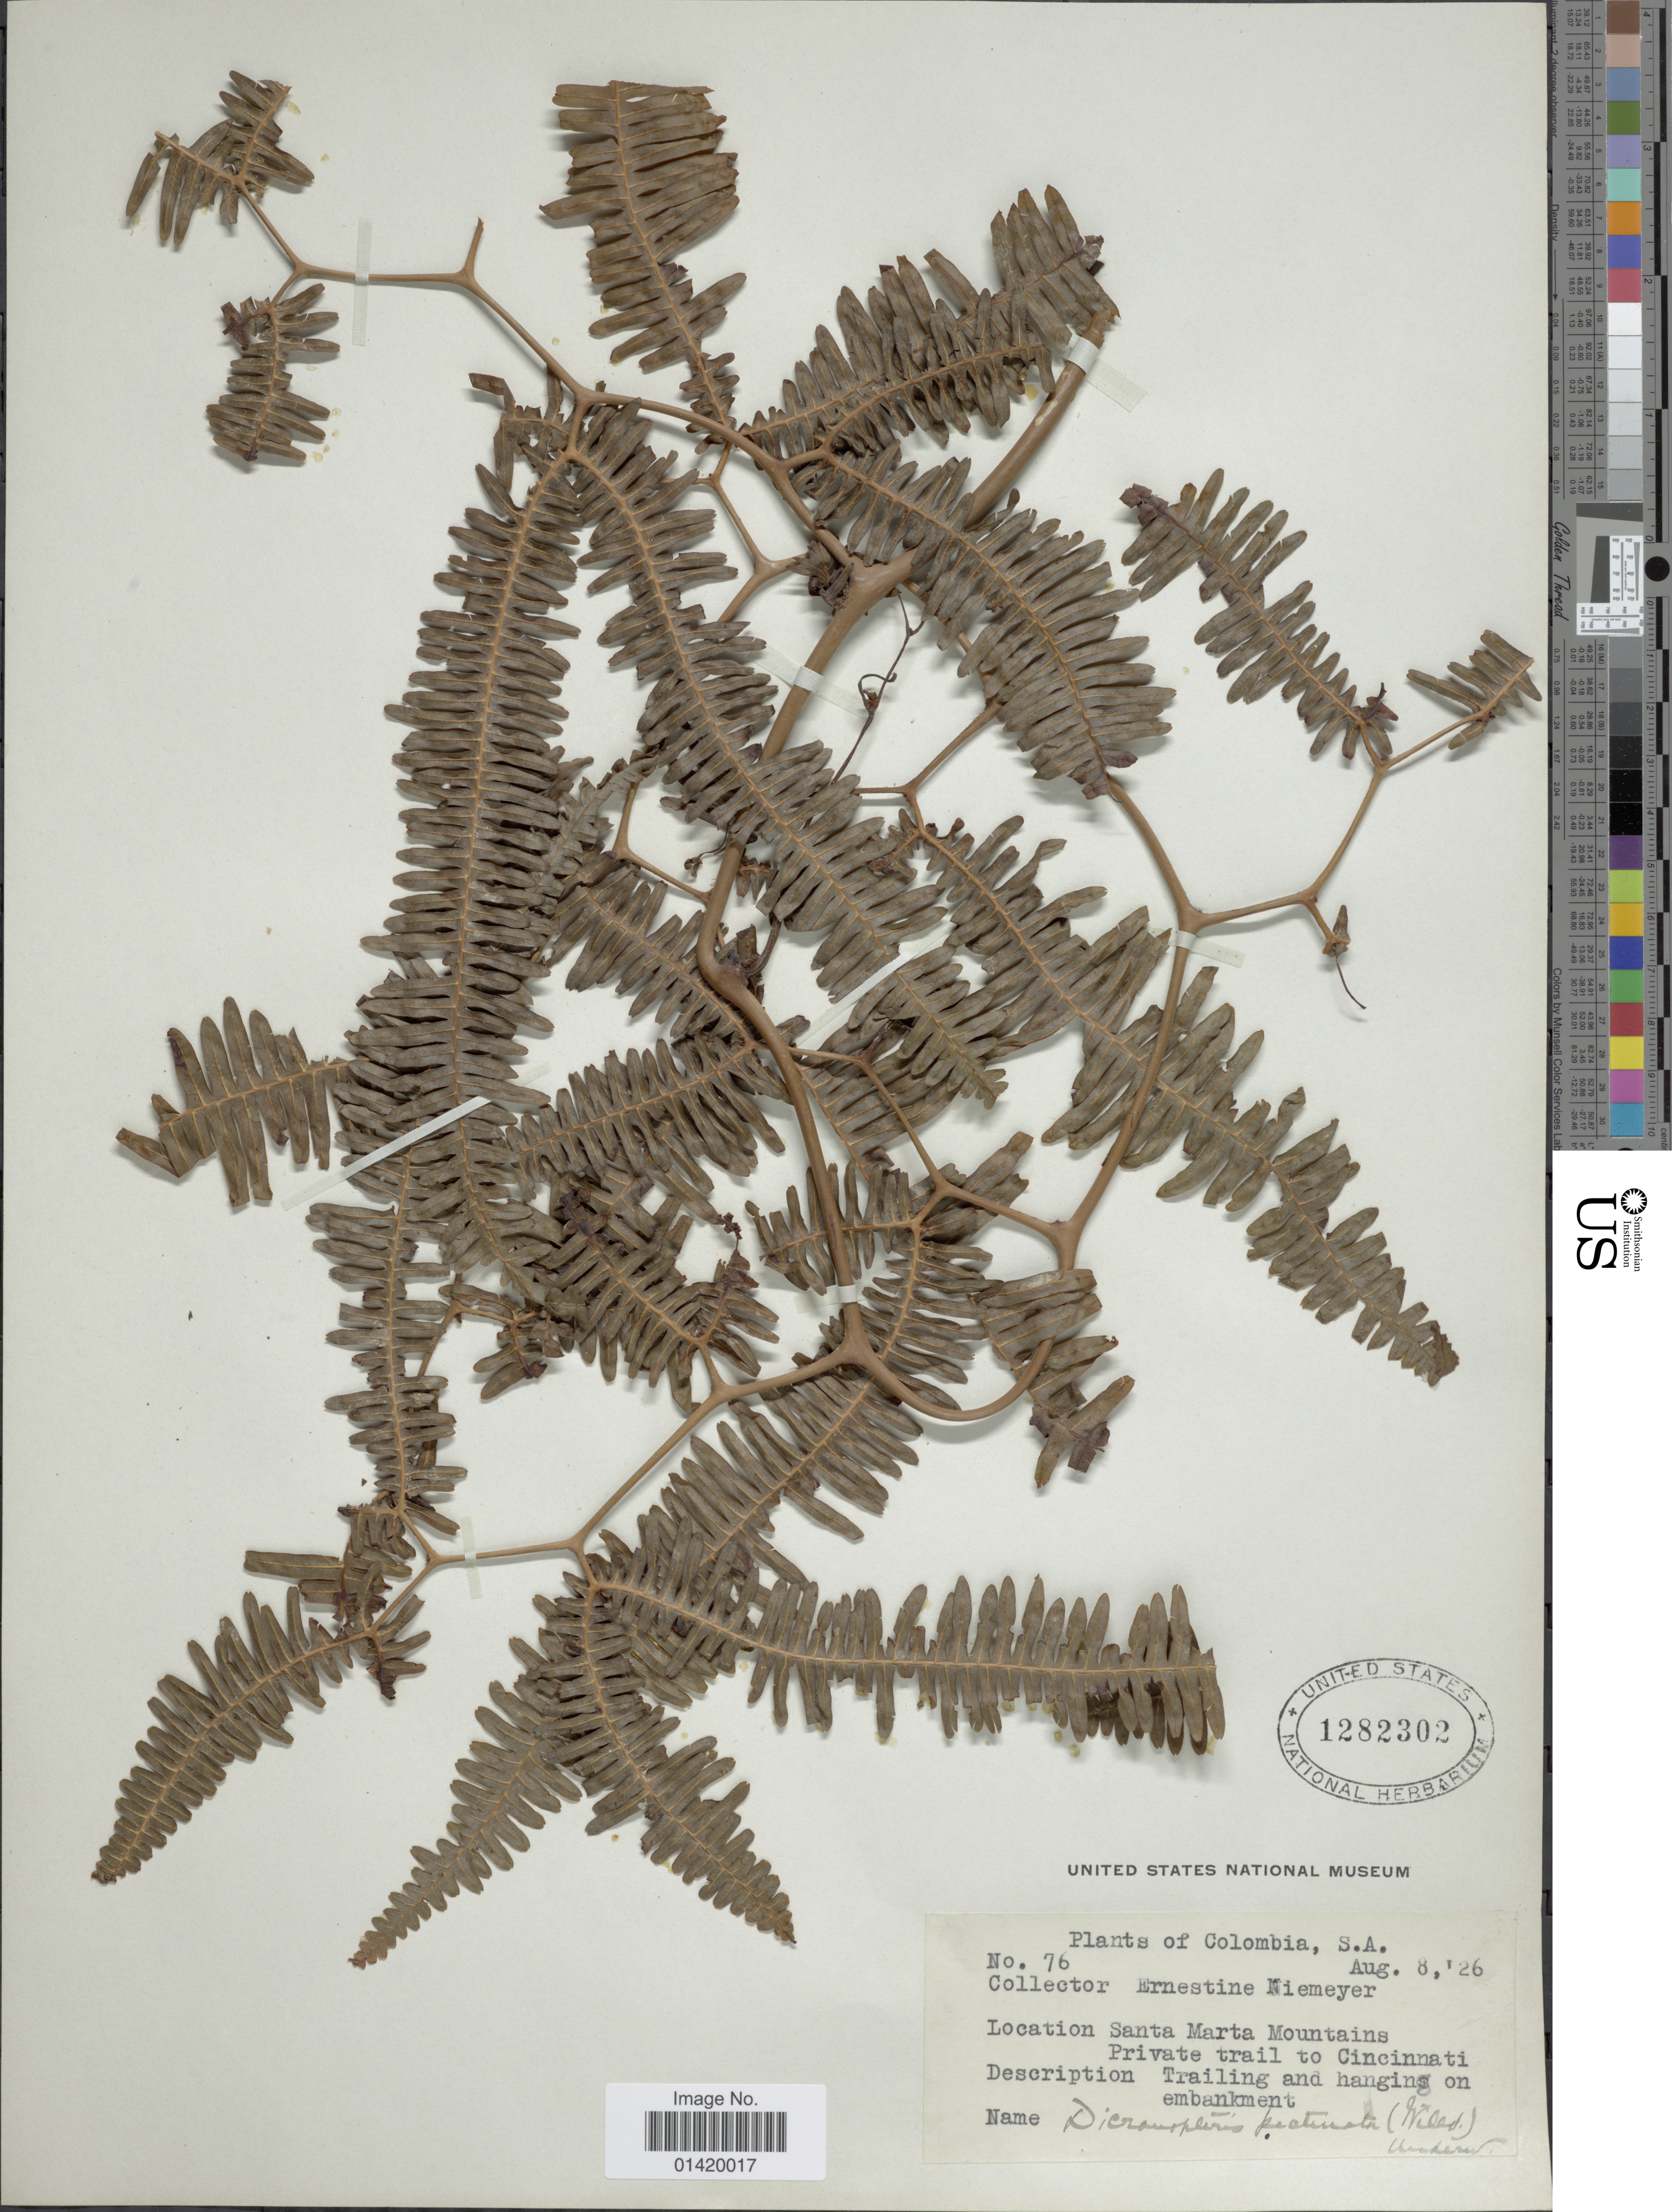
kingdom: Plantae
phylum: Tracheophyta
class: Polypodiopsida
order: Gleicheniales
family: Gleicheniaceae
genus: Gleichenella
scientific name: Gleichenella pectinata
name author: (Willd.) Ching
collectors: E. H. Niemeyer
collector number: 76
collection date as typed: Transcribed d/m/y: 8/8/26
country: Colombia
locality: S.A., Santa Marta Mountains Private trail to Cincinnati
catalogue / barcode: US 1282302